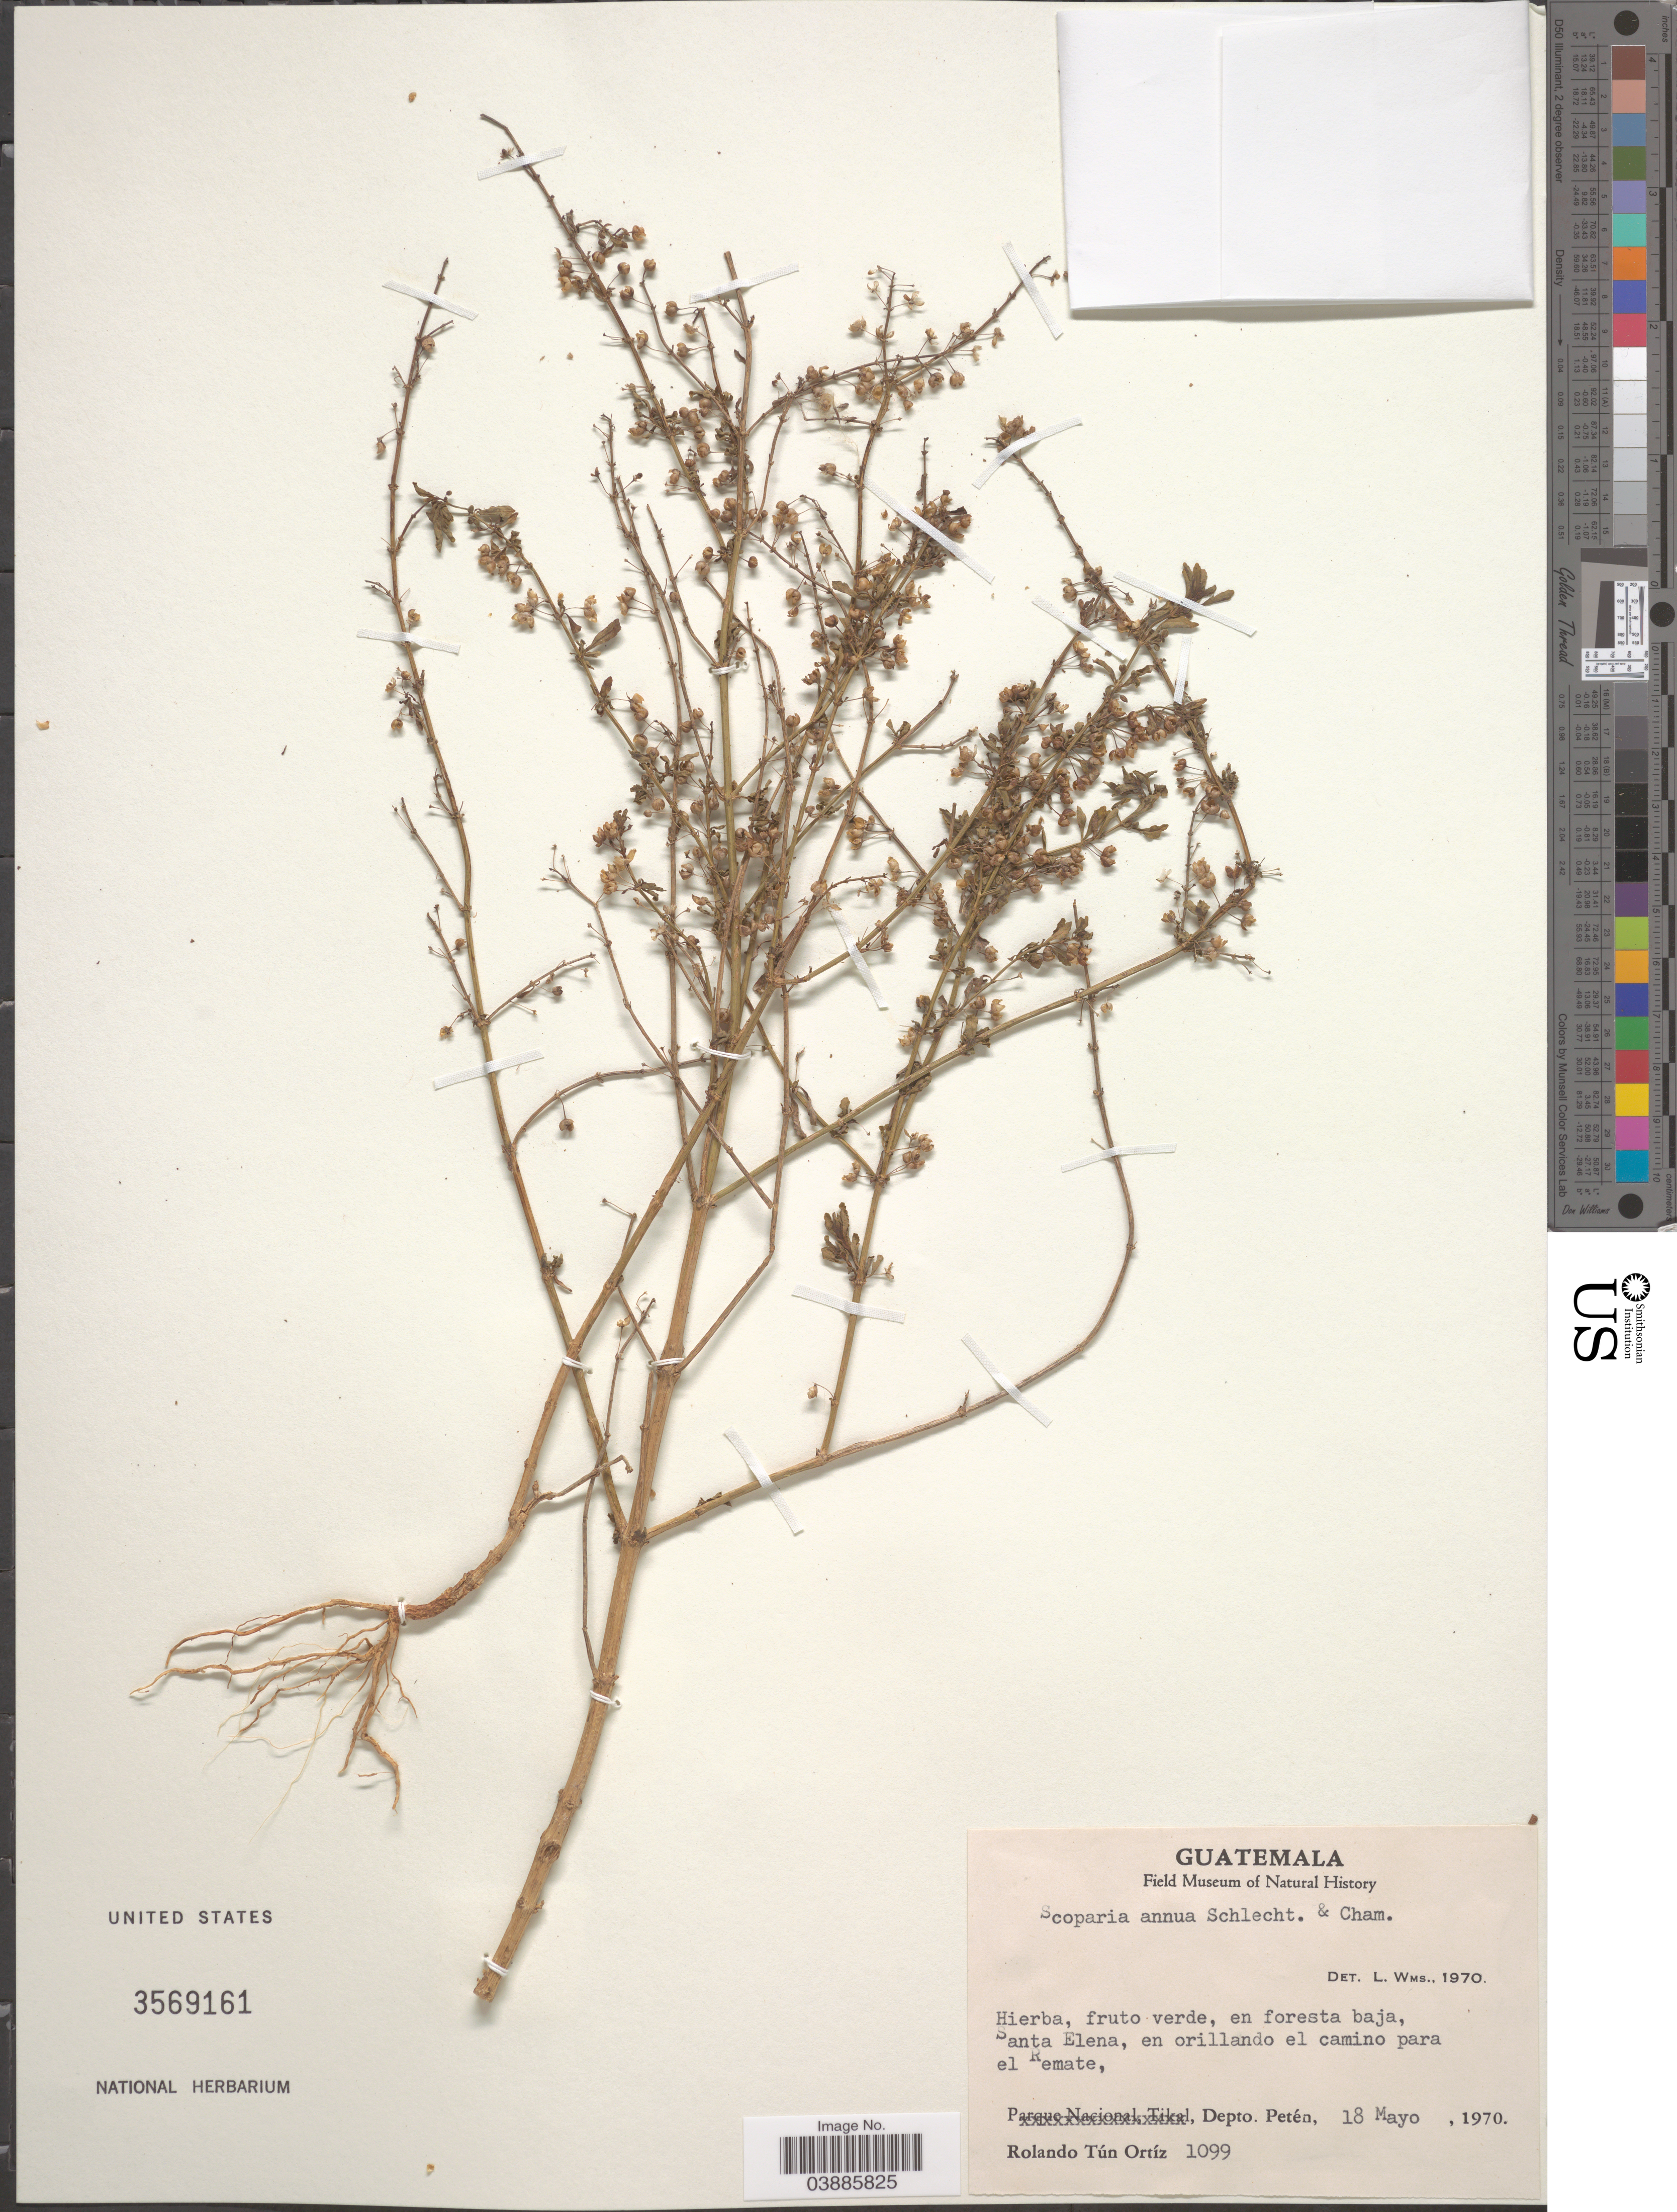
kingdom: Plantae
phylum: Tracheophyta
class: Magnoliopsida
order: Lamiales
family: Plantaginaceae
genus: Scoparia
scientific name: Scoparia annua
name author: Cham. ex Schltdl.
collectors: R. T. Ortíz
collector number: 1099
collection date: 1970-05-18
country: Guatemala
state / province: El Peten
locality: Santa Elena, en orillando el camino para el Remate, Depto. Petén.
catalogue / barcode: US 3569161